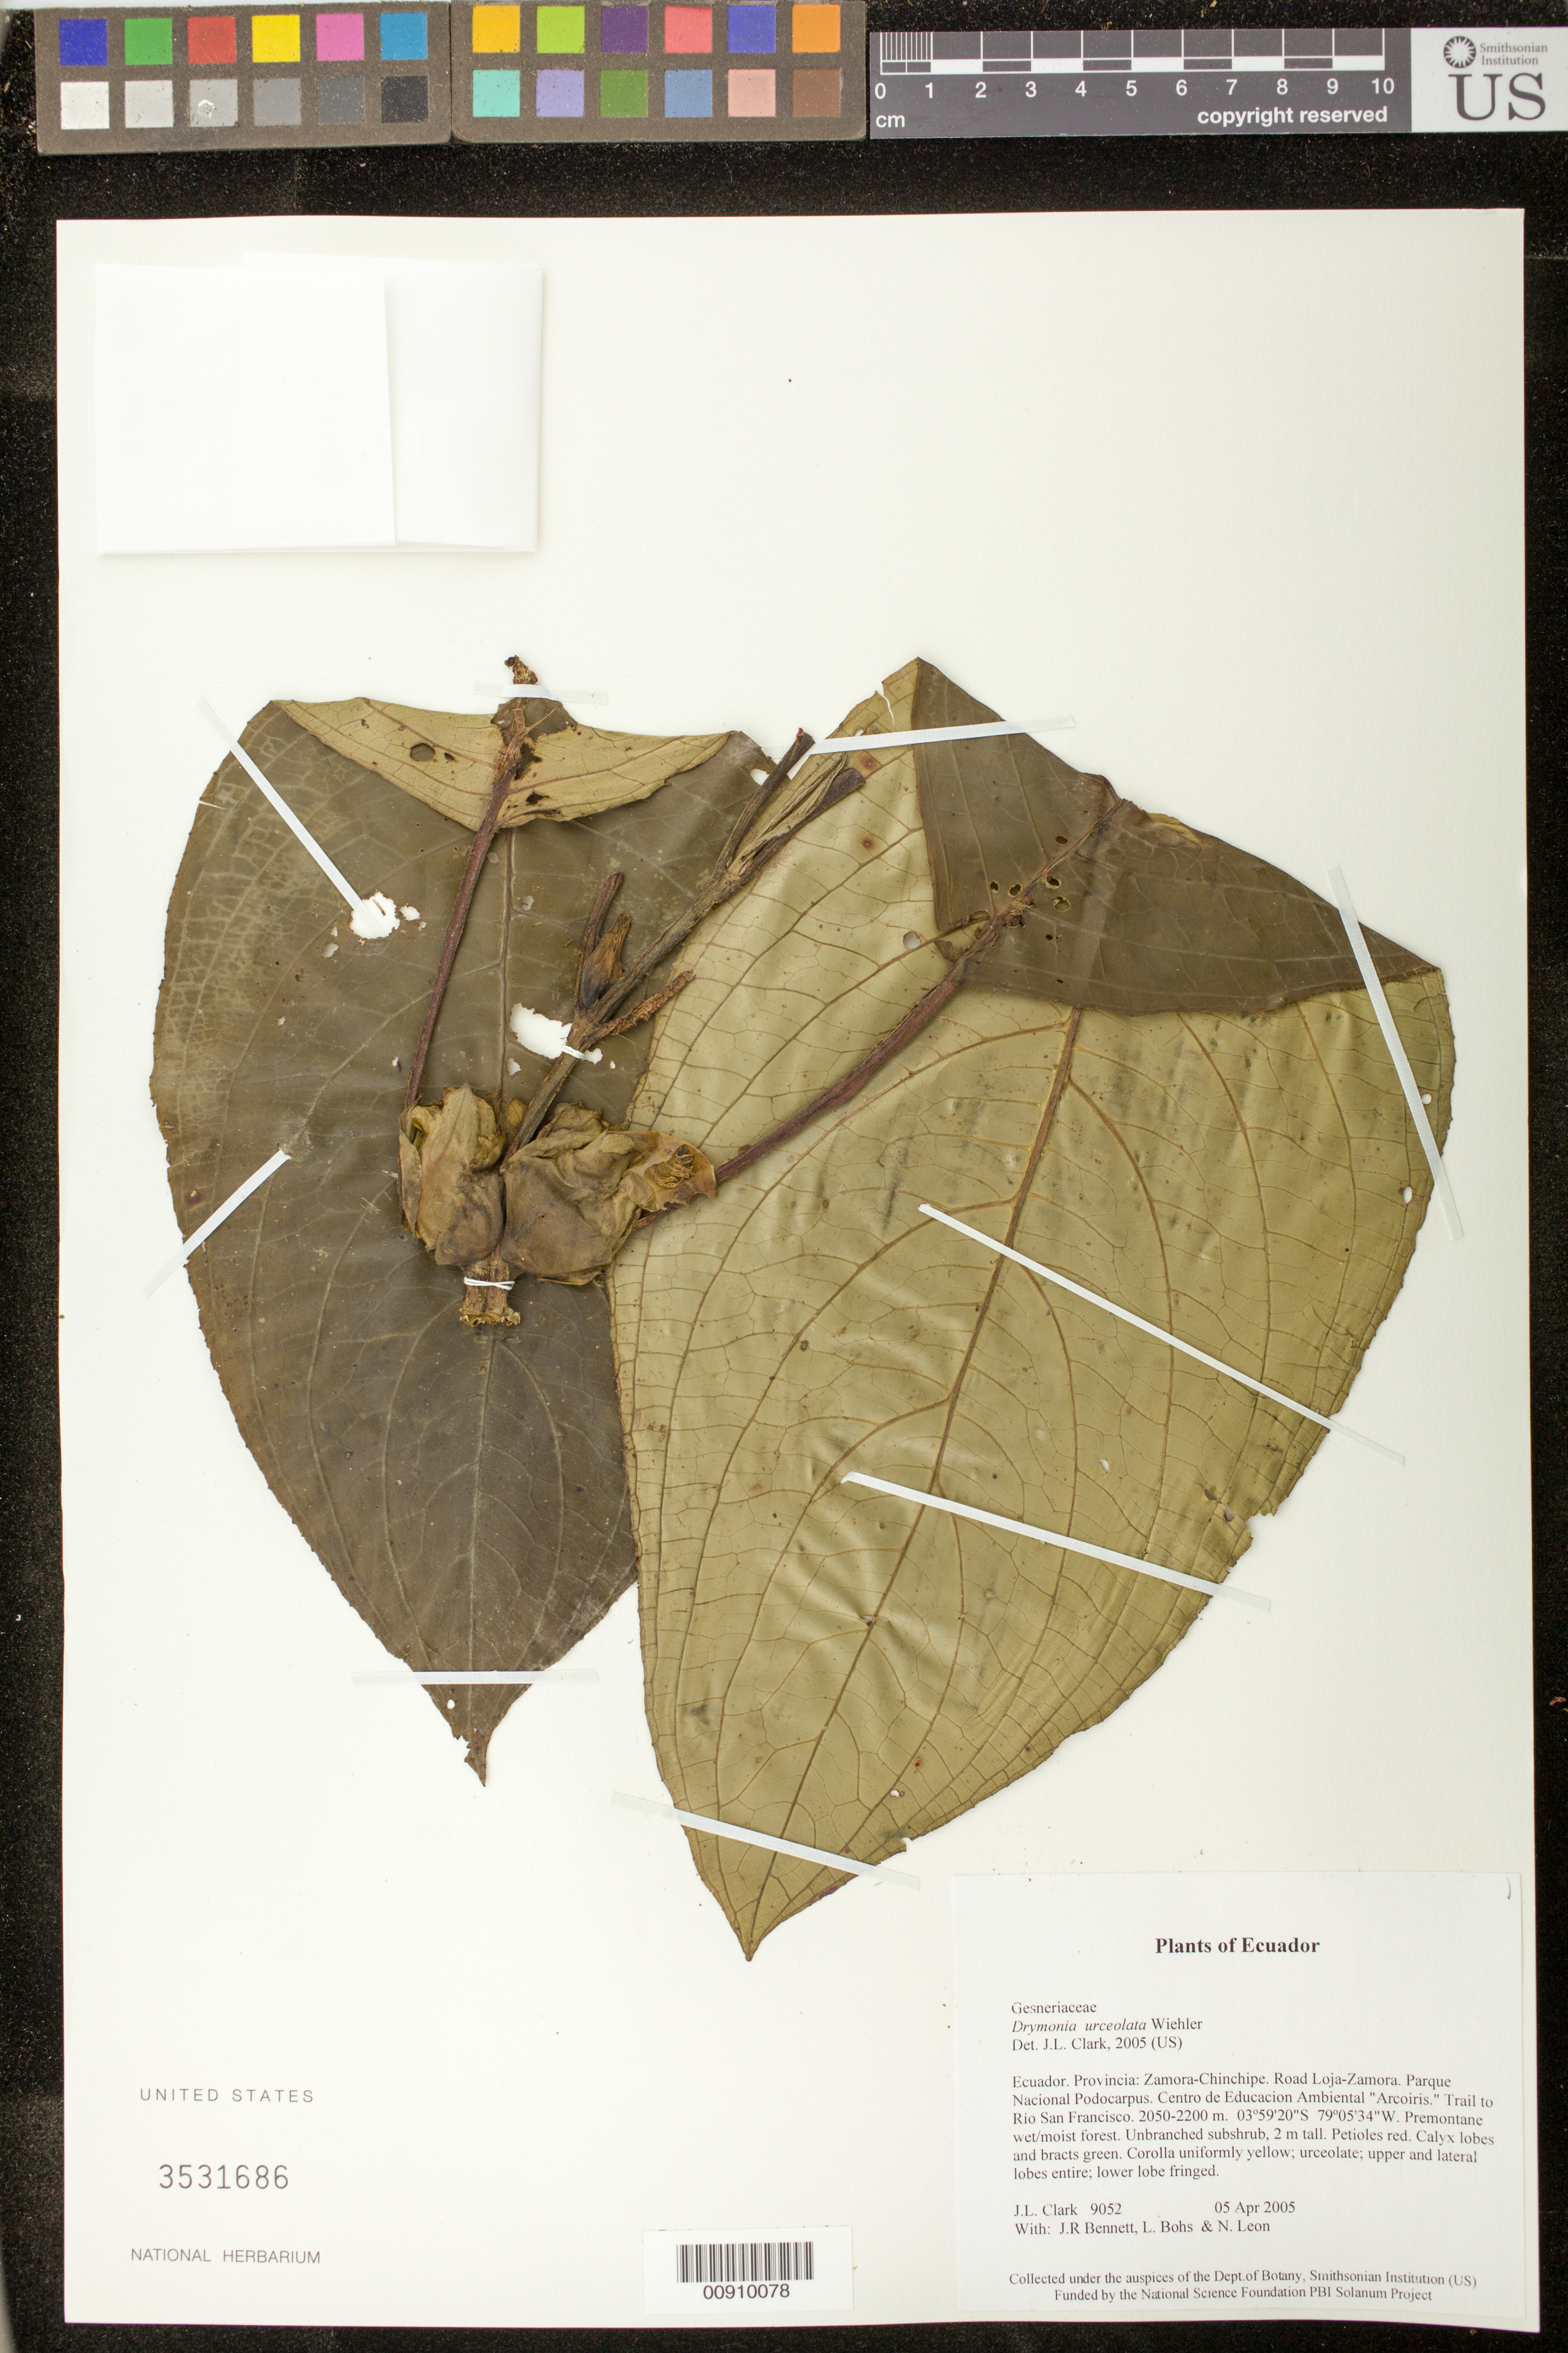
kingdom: Plantae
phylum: Tracheophyta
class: Magnoliopsida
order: Lamiales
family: Gesneriaceae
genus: Drymonia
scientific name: Drymonia urceolata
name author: Wiehler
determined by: Clark, J. L., (SEL), The Marie Selby Botanical Garden (UNITED STATES)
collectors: J. L. Clark, J. R. Bennett, L. A. Bohs & N. Leon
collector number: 9052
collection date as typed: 05 Apr 2005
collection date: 2005-04-05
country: Ecuador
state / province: Zamora-Chinchipe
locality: Road Loja-Zamora. Parque Nacional Podocarpus. Centro de Educacion Ambiental "Arcoiris." Trail to Río San Francisco.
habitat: Premontane wet/moist forest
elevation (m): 2050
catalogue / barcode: US 3531686